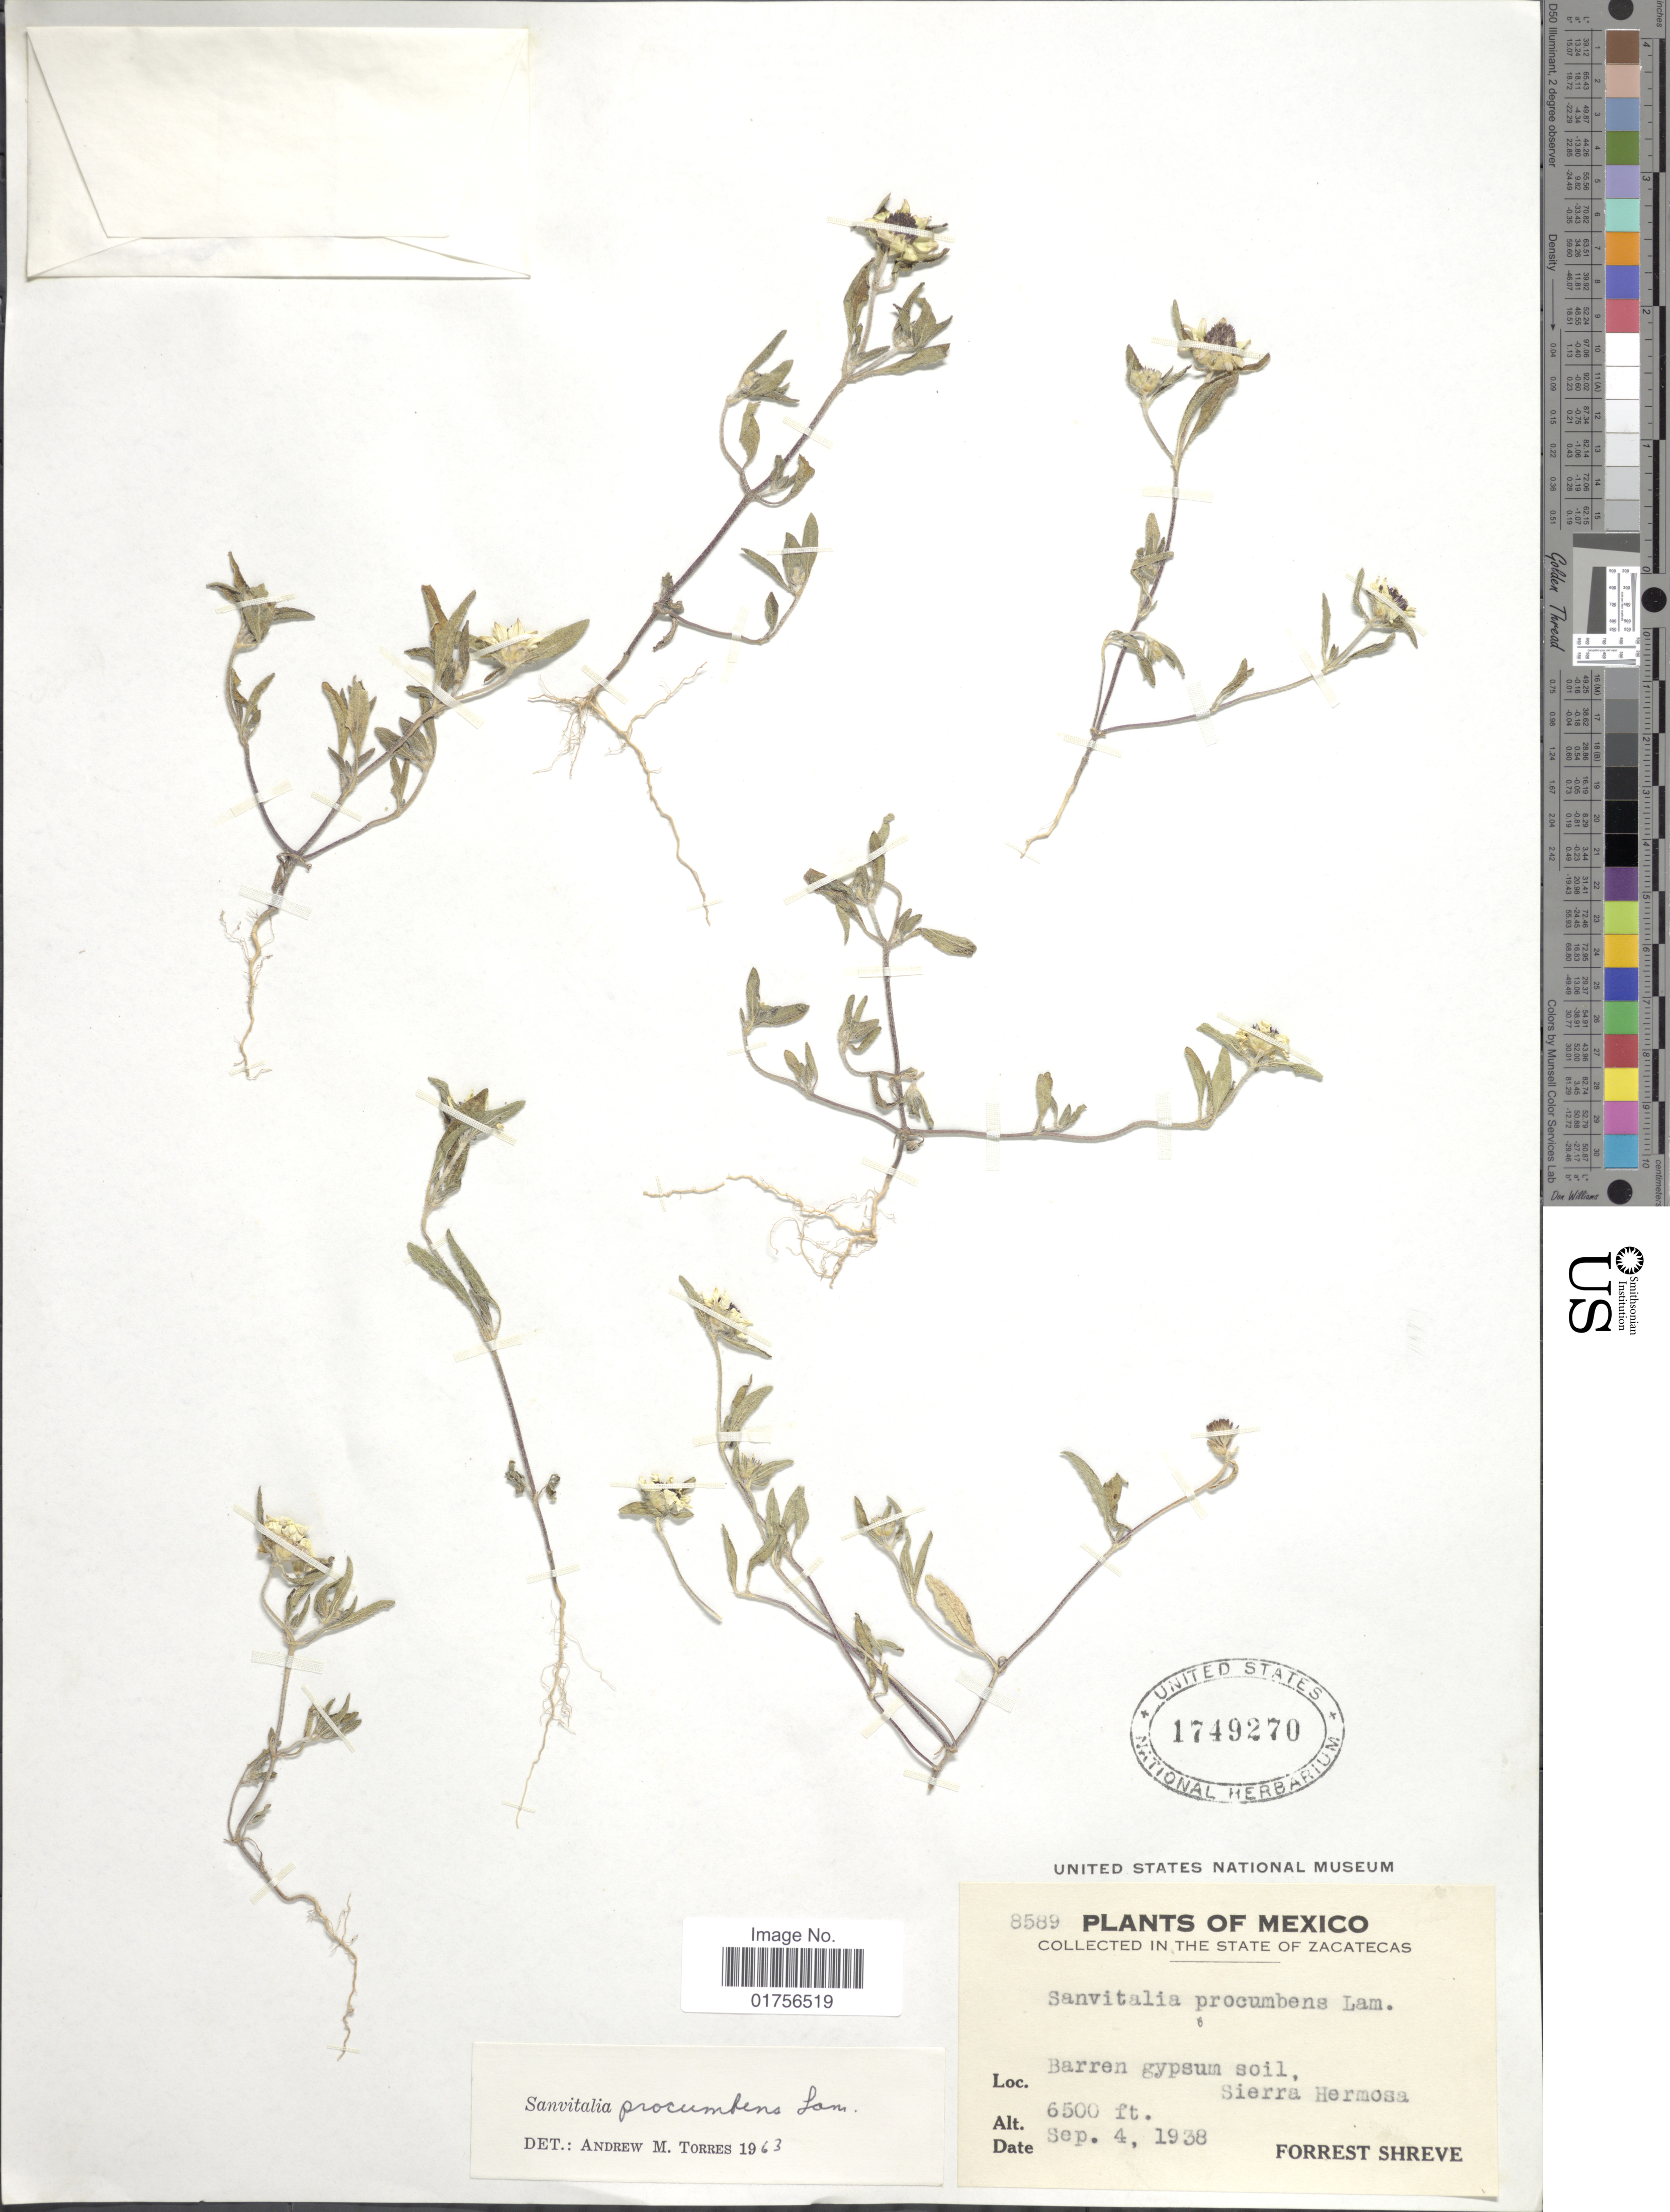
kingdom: Plantae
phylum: Tracheophyta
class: Magnoliopsida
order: Asterales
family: Asteraceae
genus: Sanvitalia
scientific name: Sanvitalia procumbens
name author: Lam.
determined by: Skibicki, Samuel V.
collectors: F. Shreve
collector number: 8589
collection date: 1938-09-04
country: Mexico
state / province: Zacatecas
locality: In the State of Zacatecas, Barren gypsum soil, Sierra Hermosa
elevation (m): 1981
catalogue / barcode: US 1749270